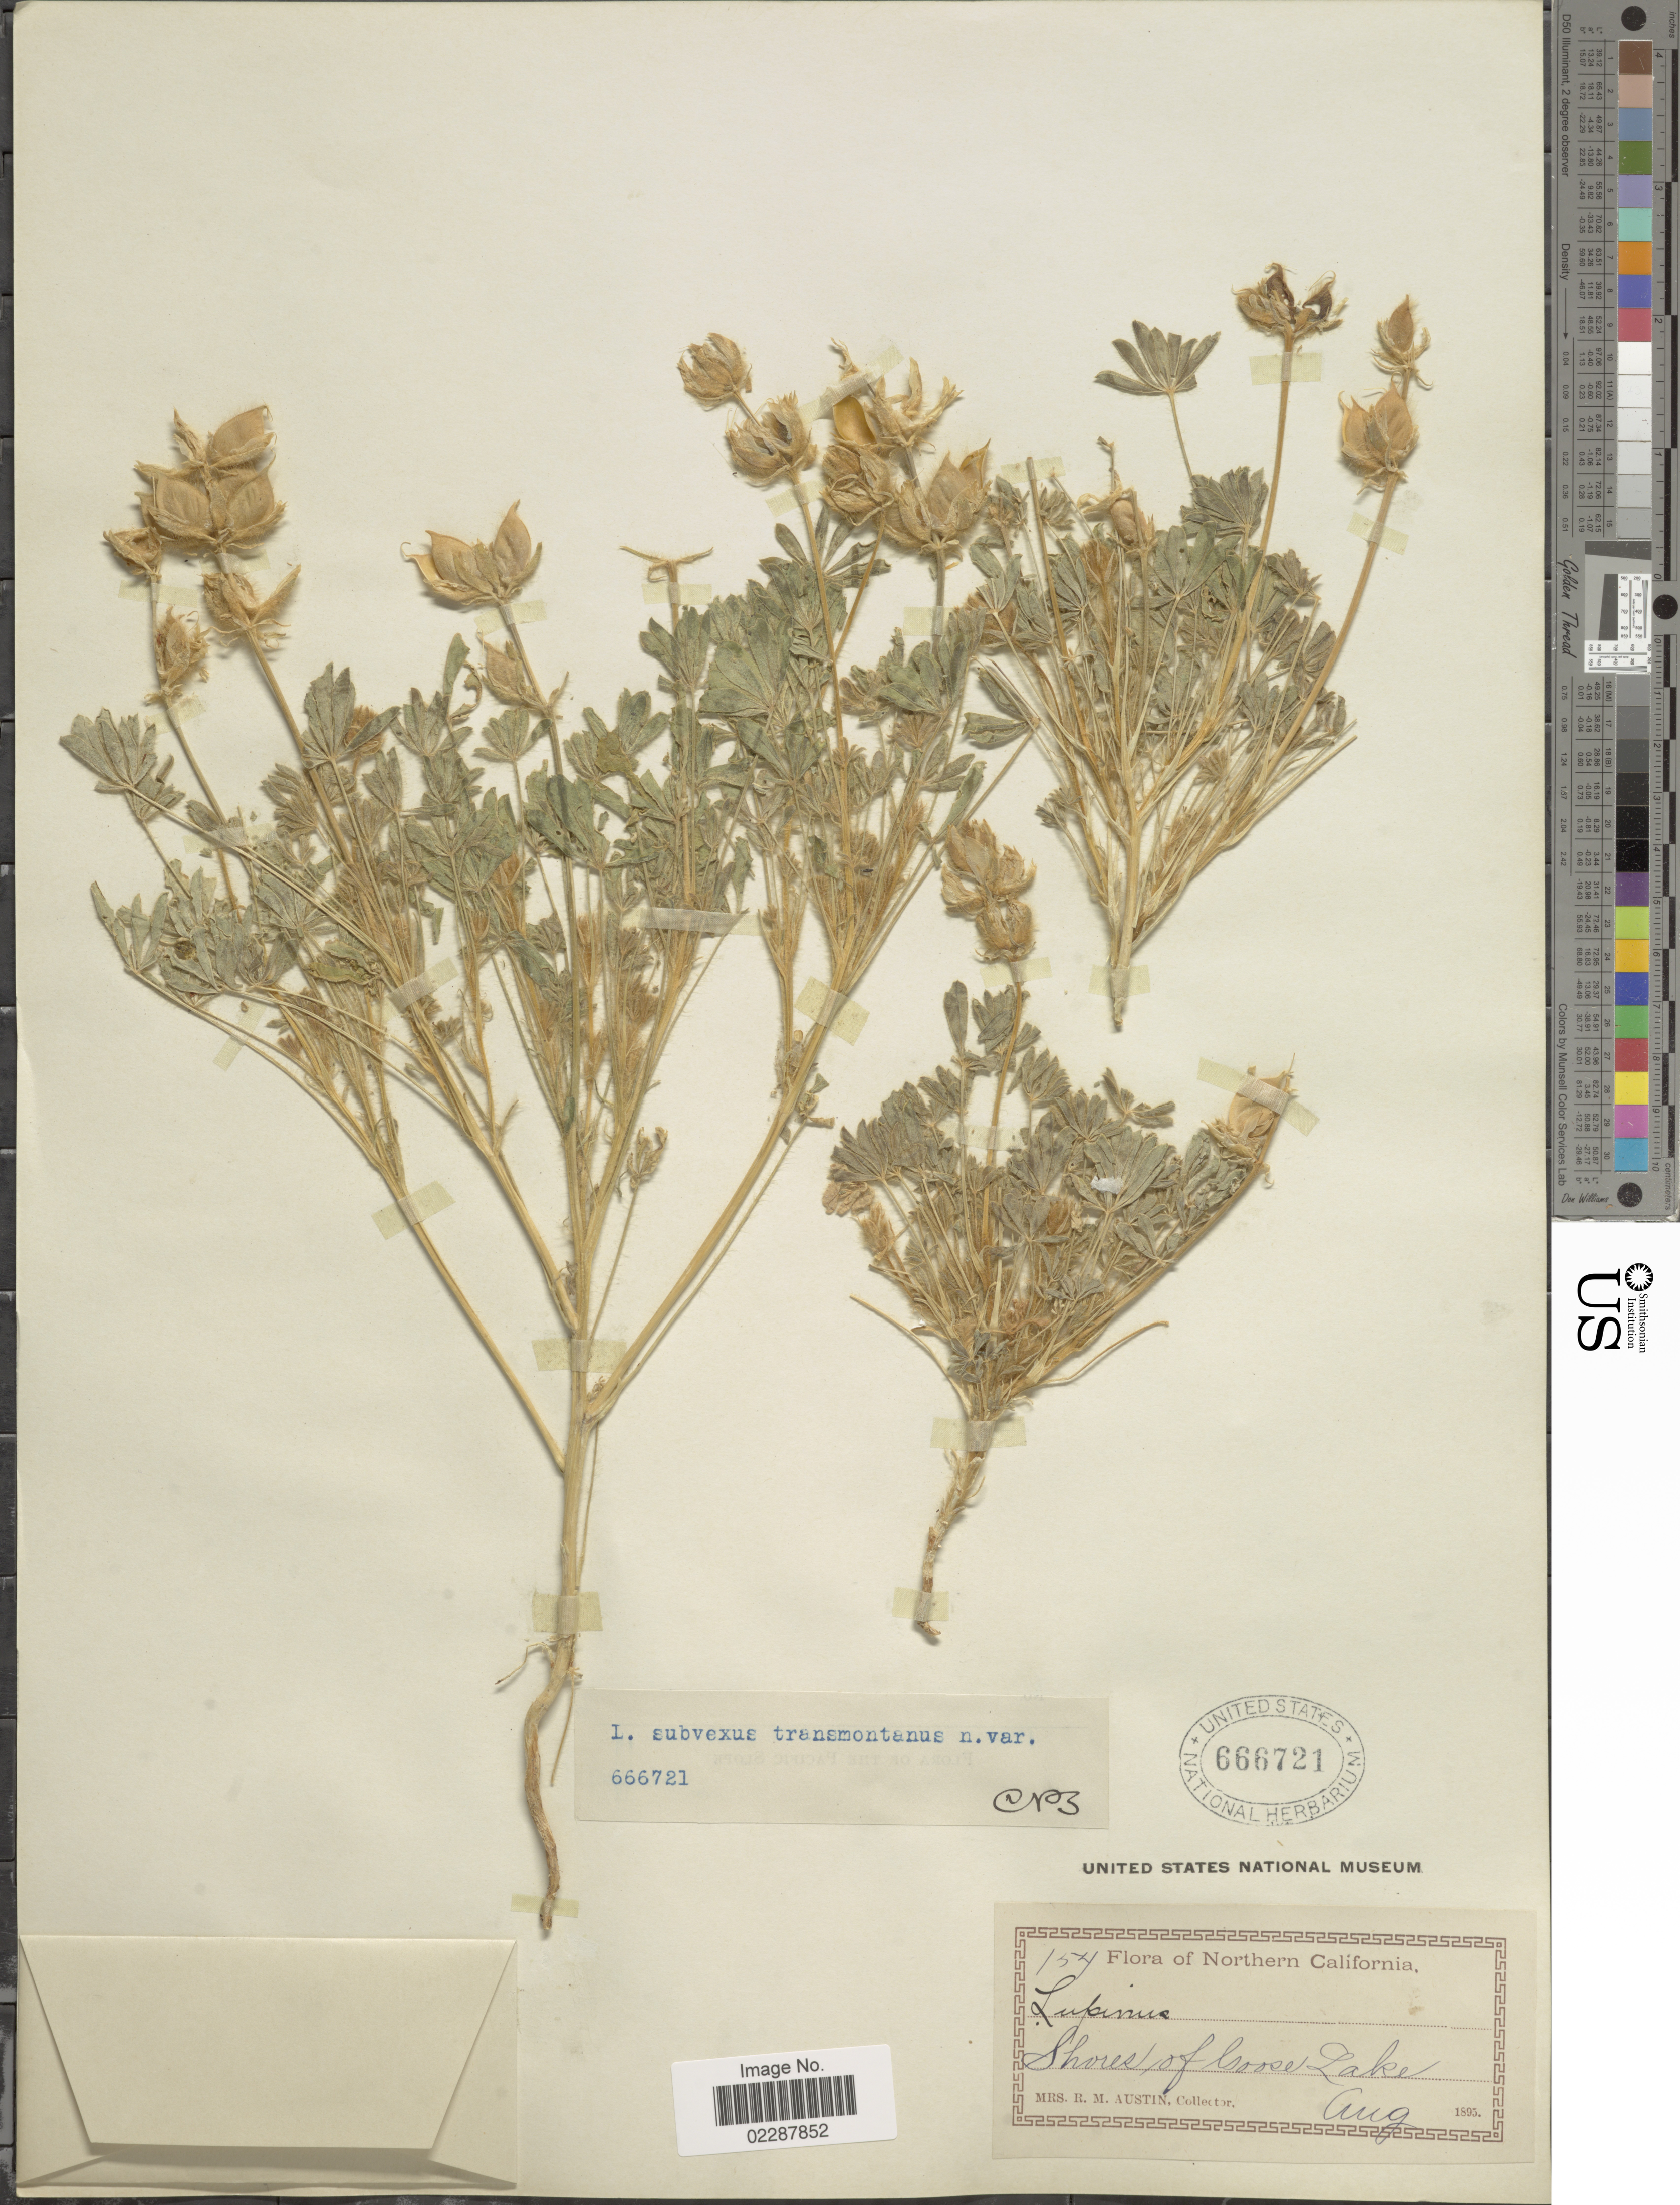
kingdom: Plantae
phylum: Tracheophyta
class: Magnoliopsida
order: Fabales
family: Fabaceae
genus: Lupinus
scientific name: Lupinus subvexus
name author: C.P. Sm.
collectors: R. Austin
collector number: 154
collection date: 1895-08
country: United States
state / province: California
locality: Northern California, Shores of loose Lake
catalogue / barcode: US 666721